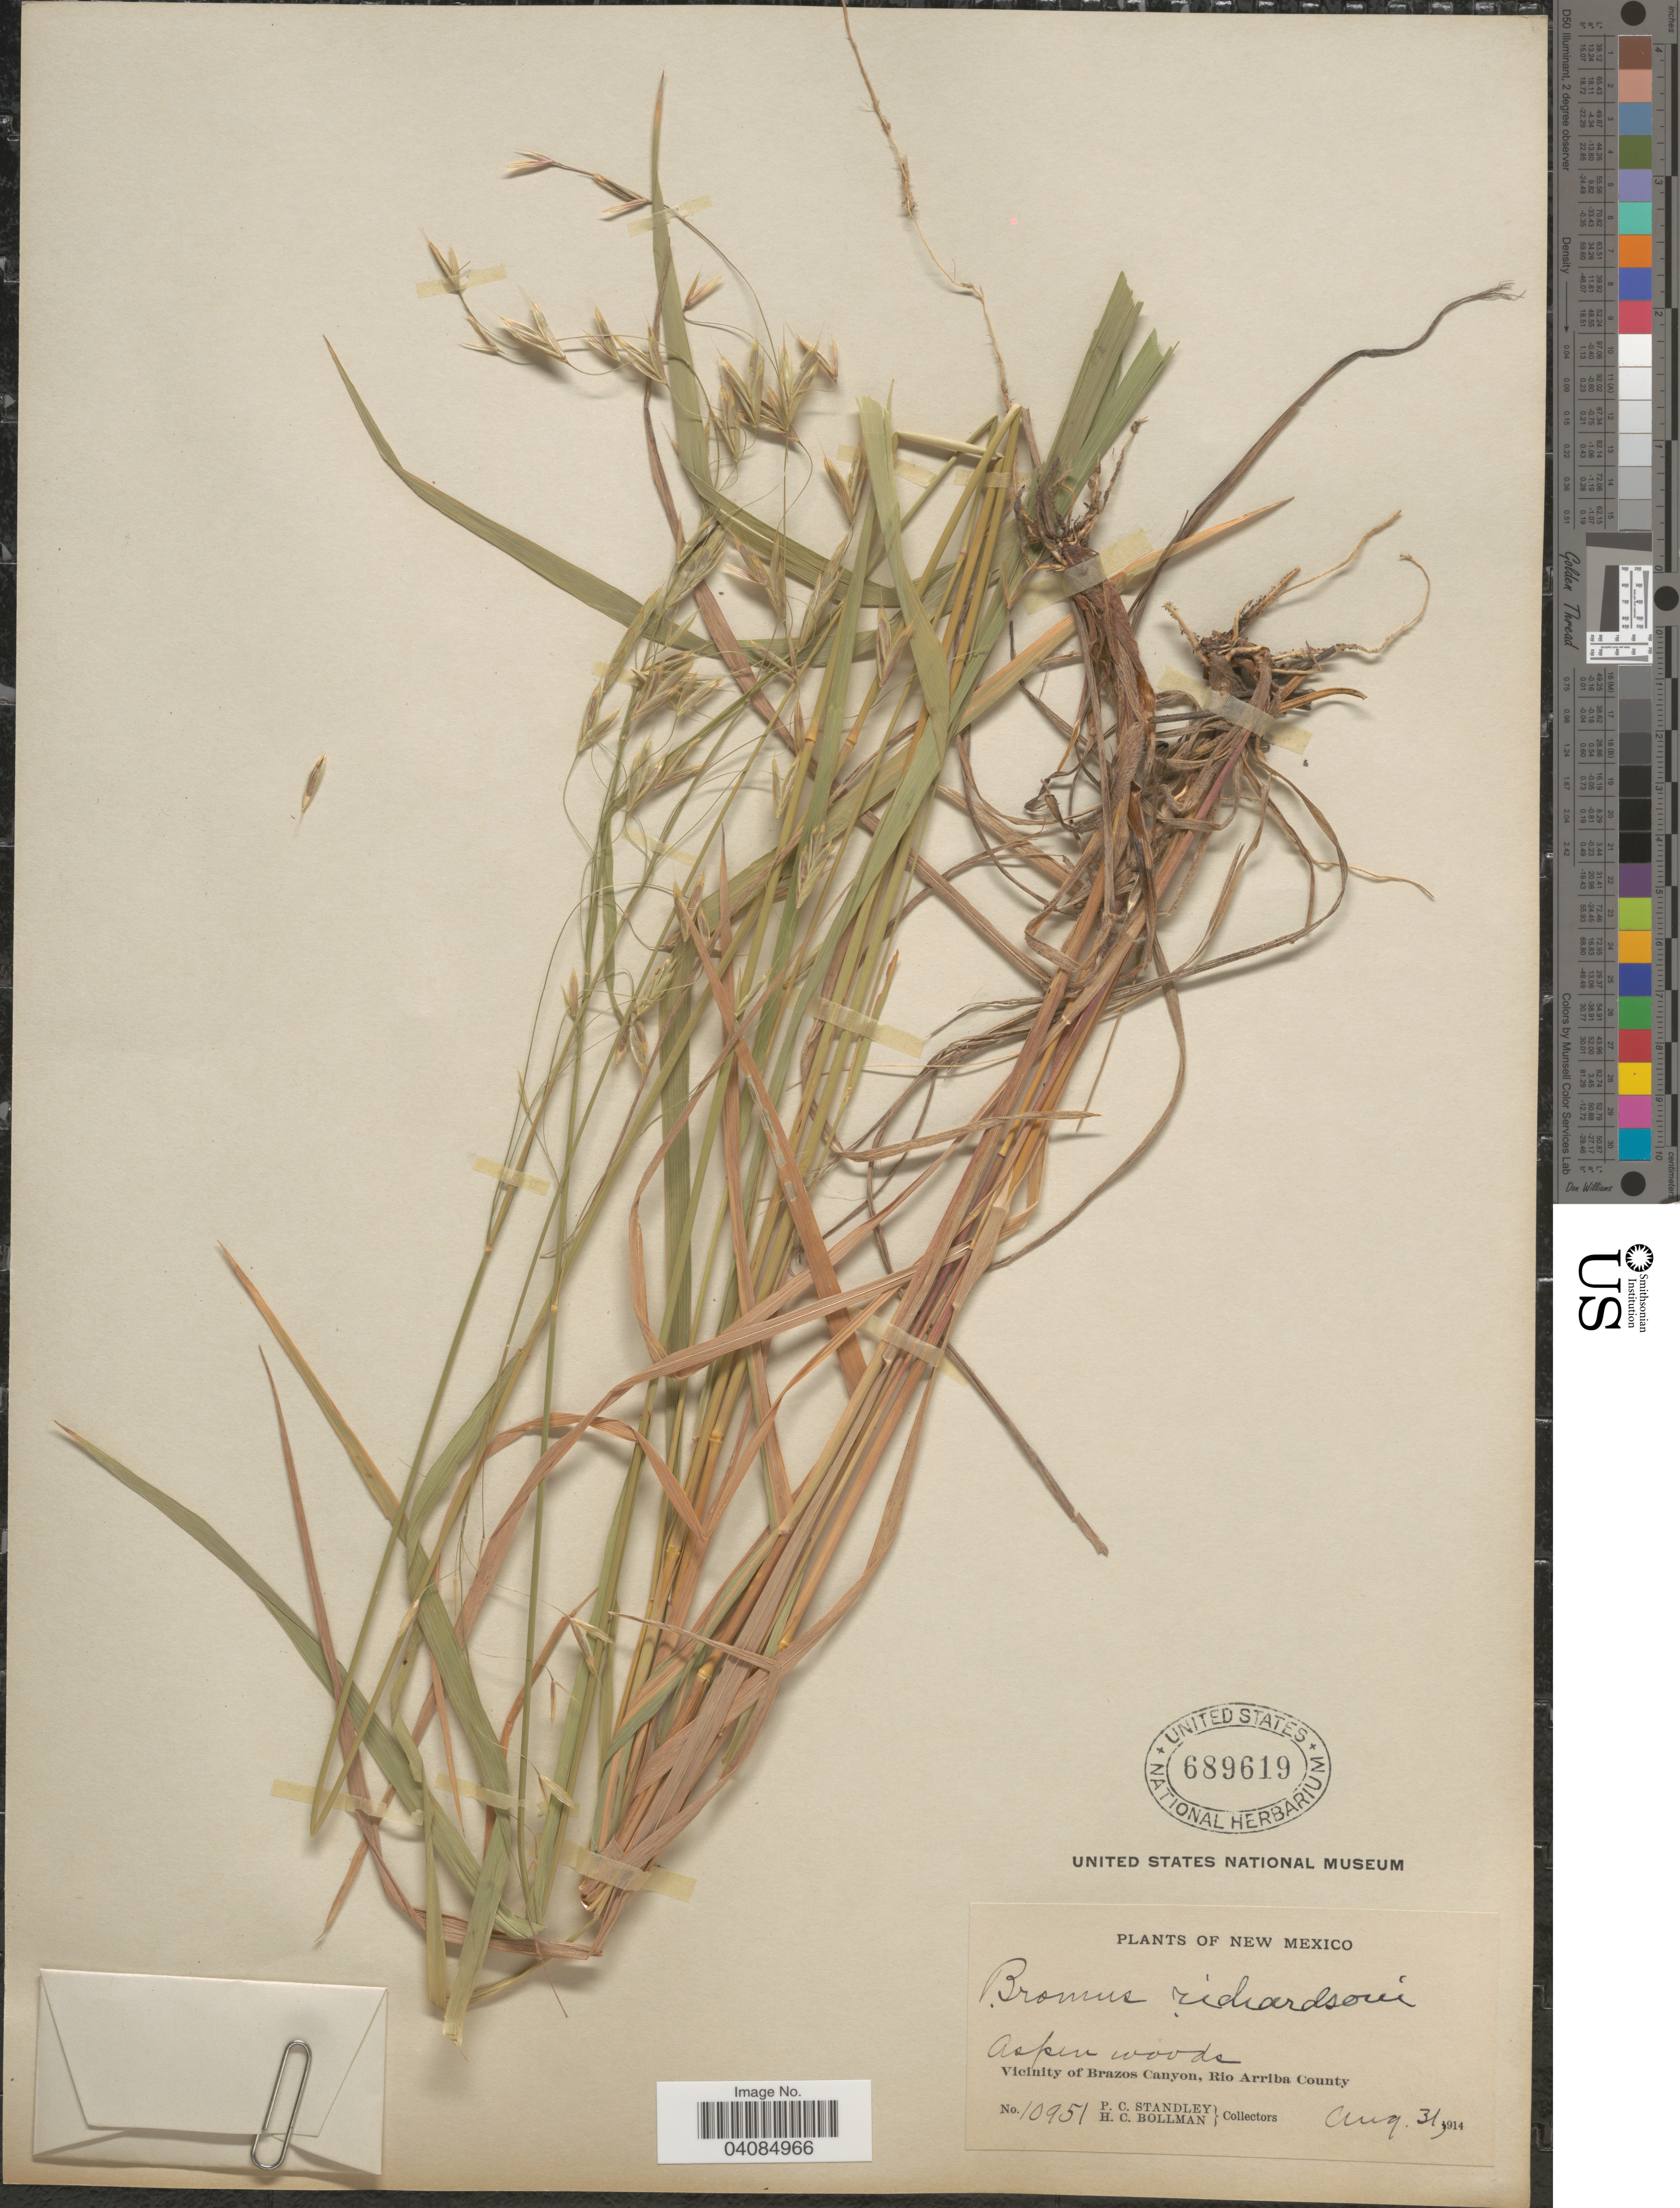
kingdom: Plantae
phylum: Tracheophyta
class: Liliopsida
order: Poales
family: Poaceae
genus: Bromus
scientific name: Bromus racemosus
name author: L.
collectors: P. C. Standley & H. C. Bollman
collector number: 10951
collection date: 1914-08-31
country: United States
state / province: New Mexico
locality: Aspen woods. Vicinity of Brazos Canyon, Rio Arriba County.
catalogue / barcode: US 689619